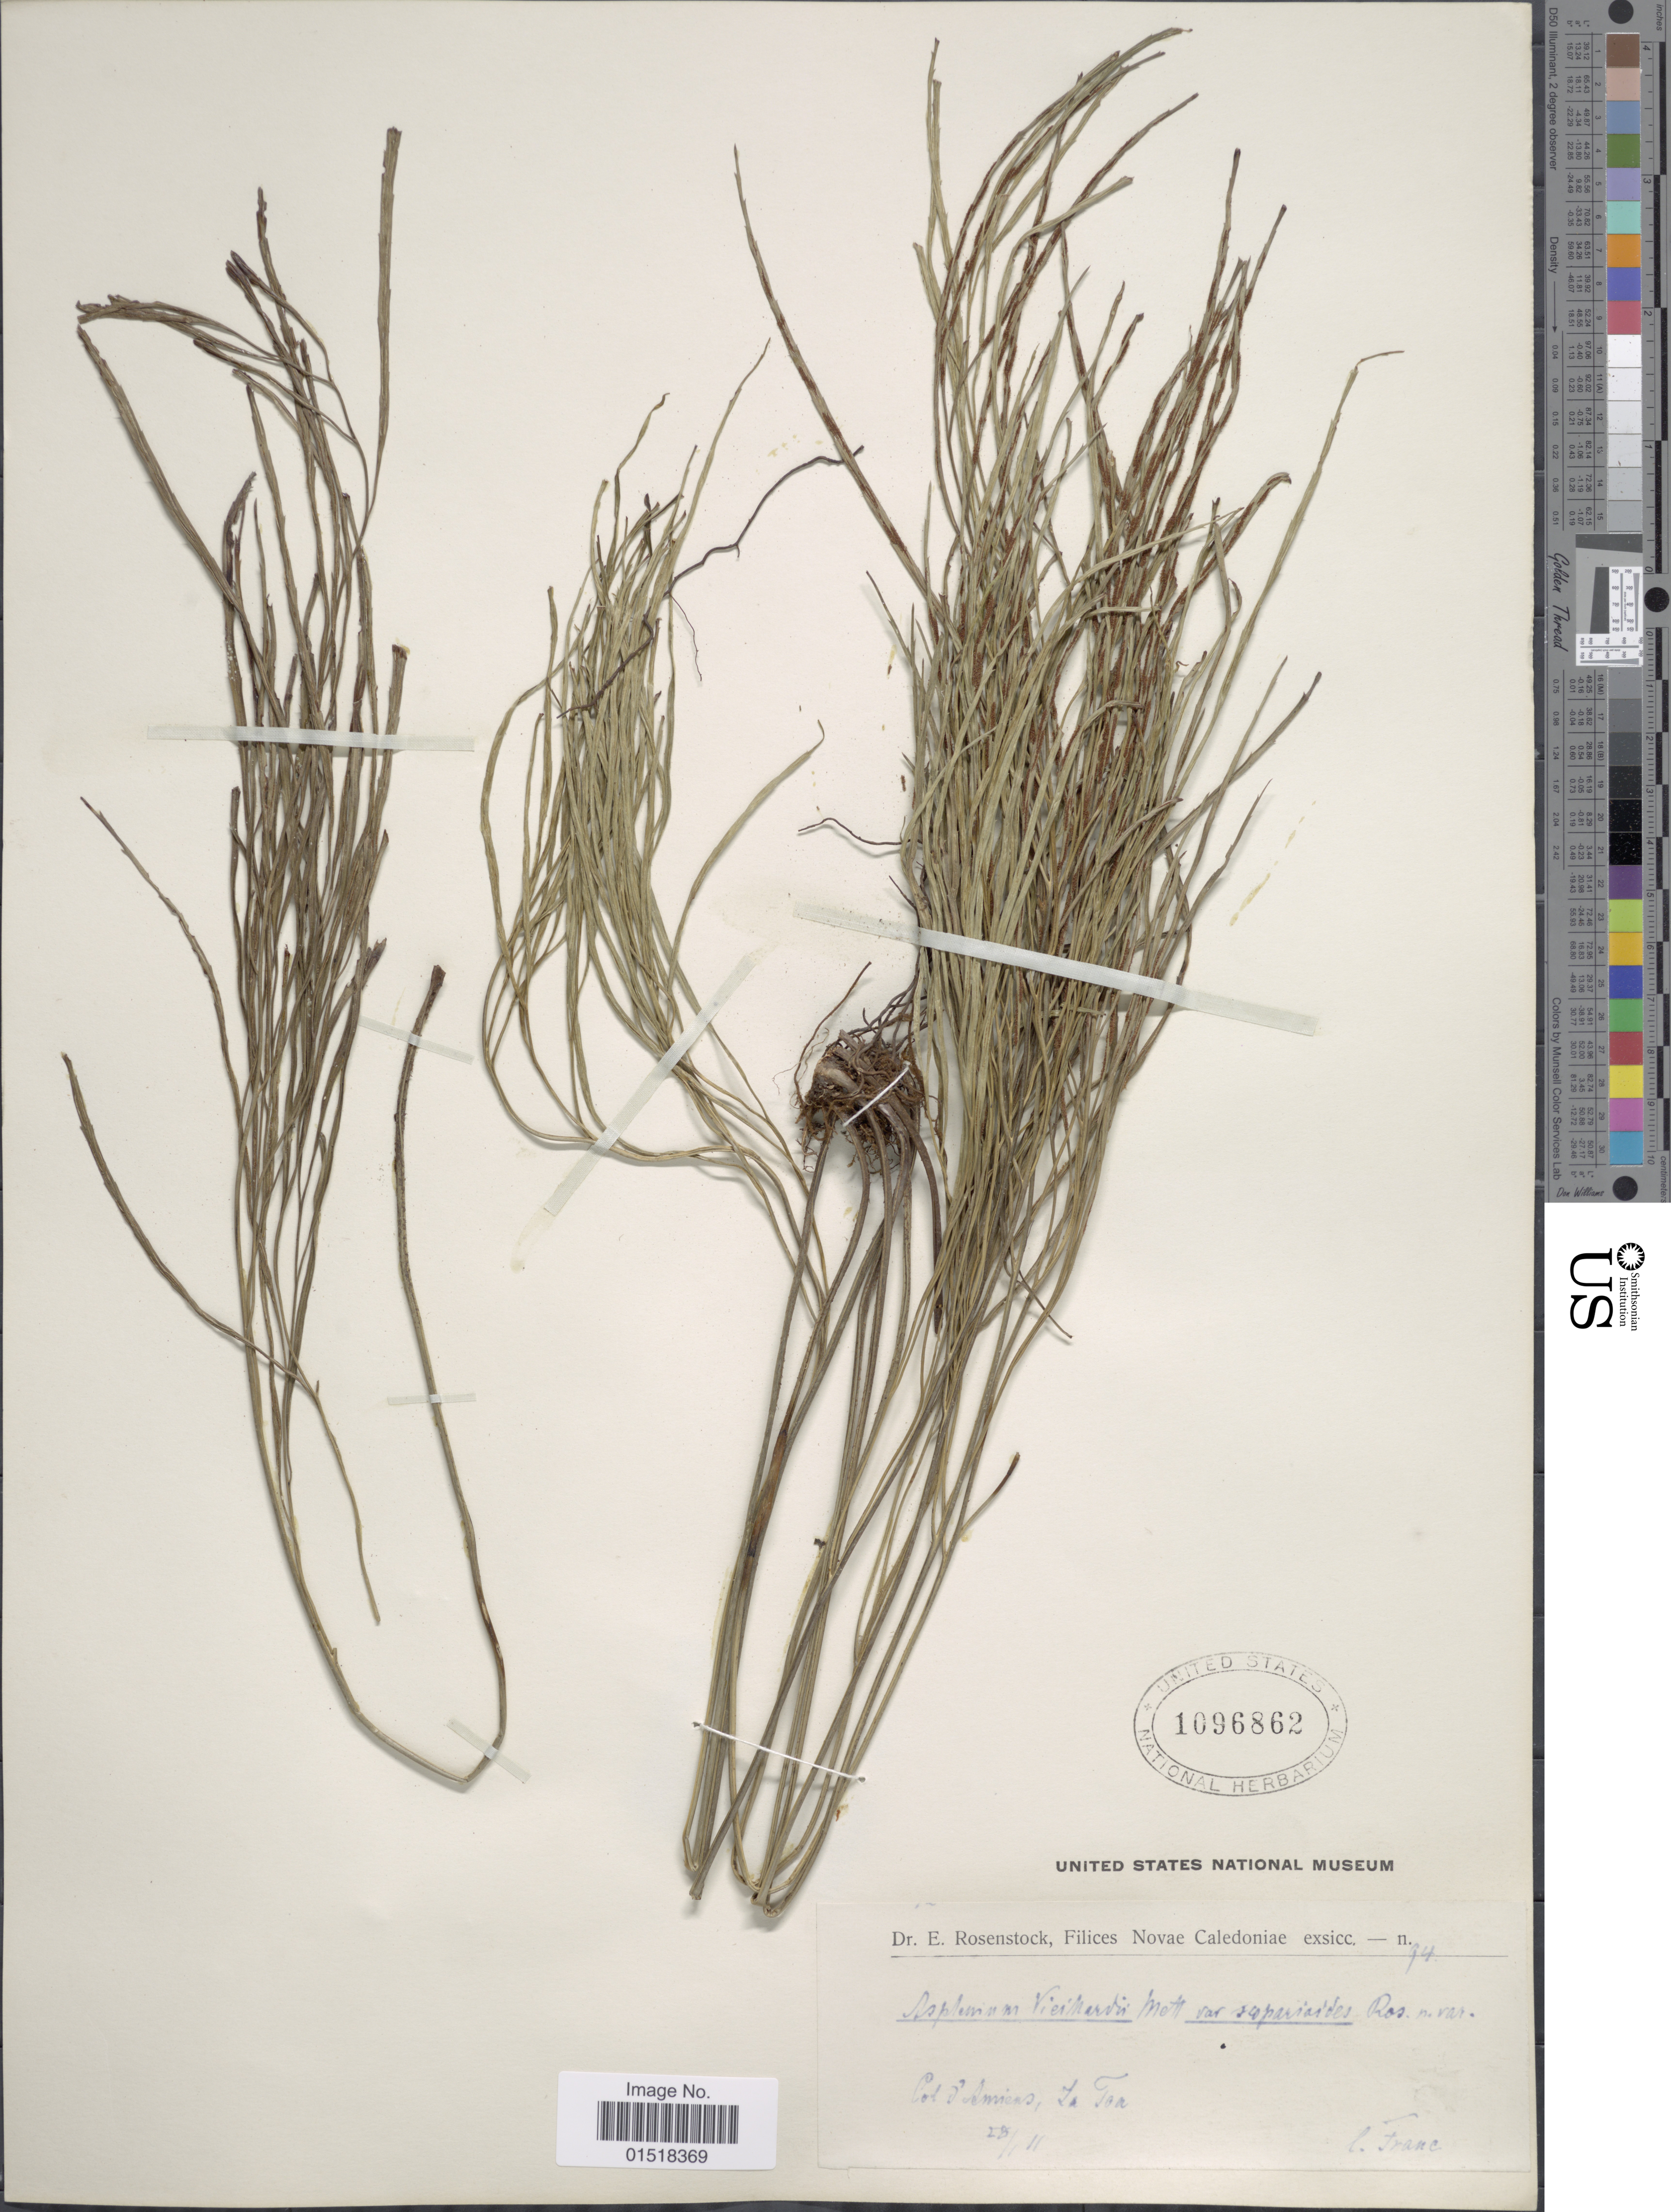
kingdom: Plantae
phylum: Tracheophyta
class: Polypodiopsida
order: Polypodiales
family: Aspleniaceae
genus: Asplenium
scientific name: Asplenium vieillardii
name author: Mett.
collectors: Franc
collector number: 94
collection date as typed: Transcribed d/m/y: 20/1/11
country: New Caledonia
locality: Col d'Amiens, La Toa.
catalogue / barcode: US 1096862